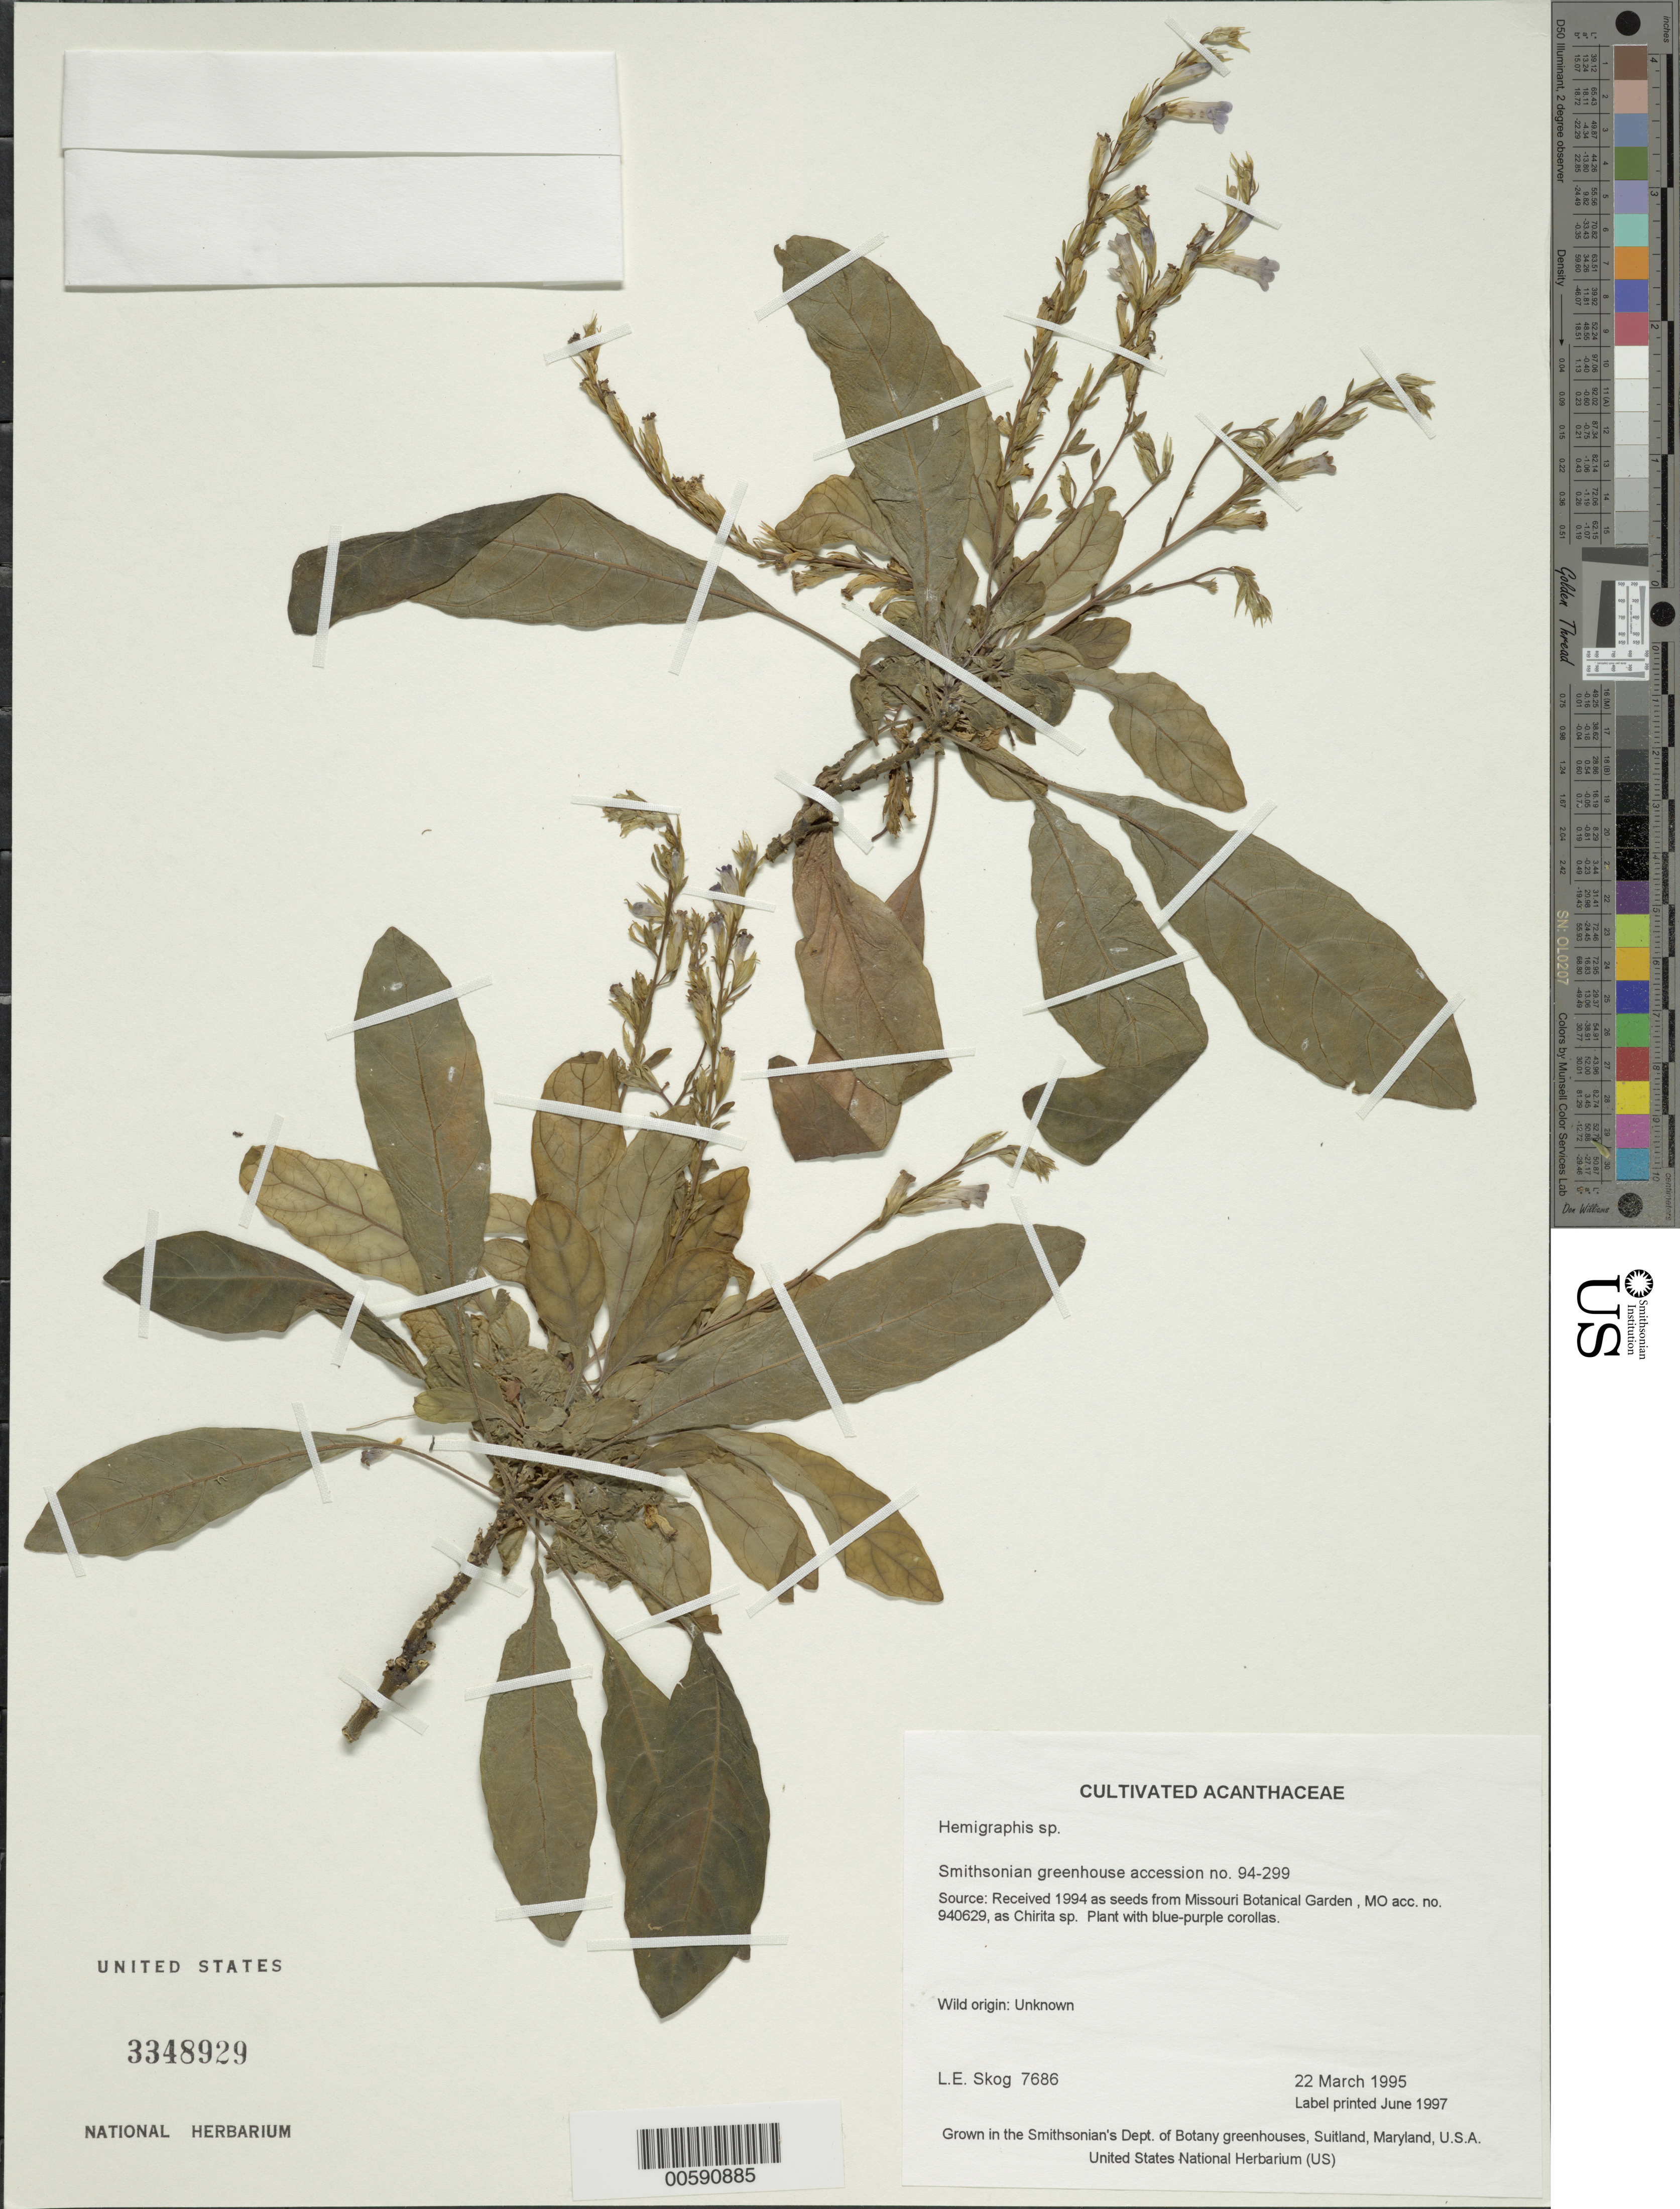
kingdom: Plantae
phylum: Tracheophyta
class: Magnoliopsida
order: Lamiales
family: Acanthaceae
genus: Hemigraphis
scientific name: Hemigraphis sp.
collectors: L. E. Skog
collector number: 7686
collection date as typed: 22 Mar 1995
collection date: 1995-03-22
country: United States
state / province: Maryland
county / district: Prince George's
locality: Grown in the Smithsonian's Dept. of Botany greenhouses, Suitland, Maryland, U.S.A.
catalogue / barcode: US 3348929